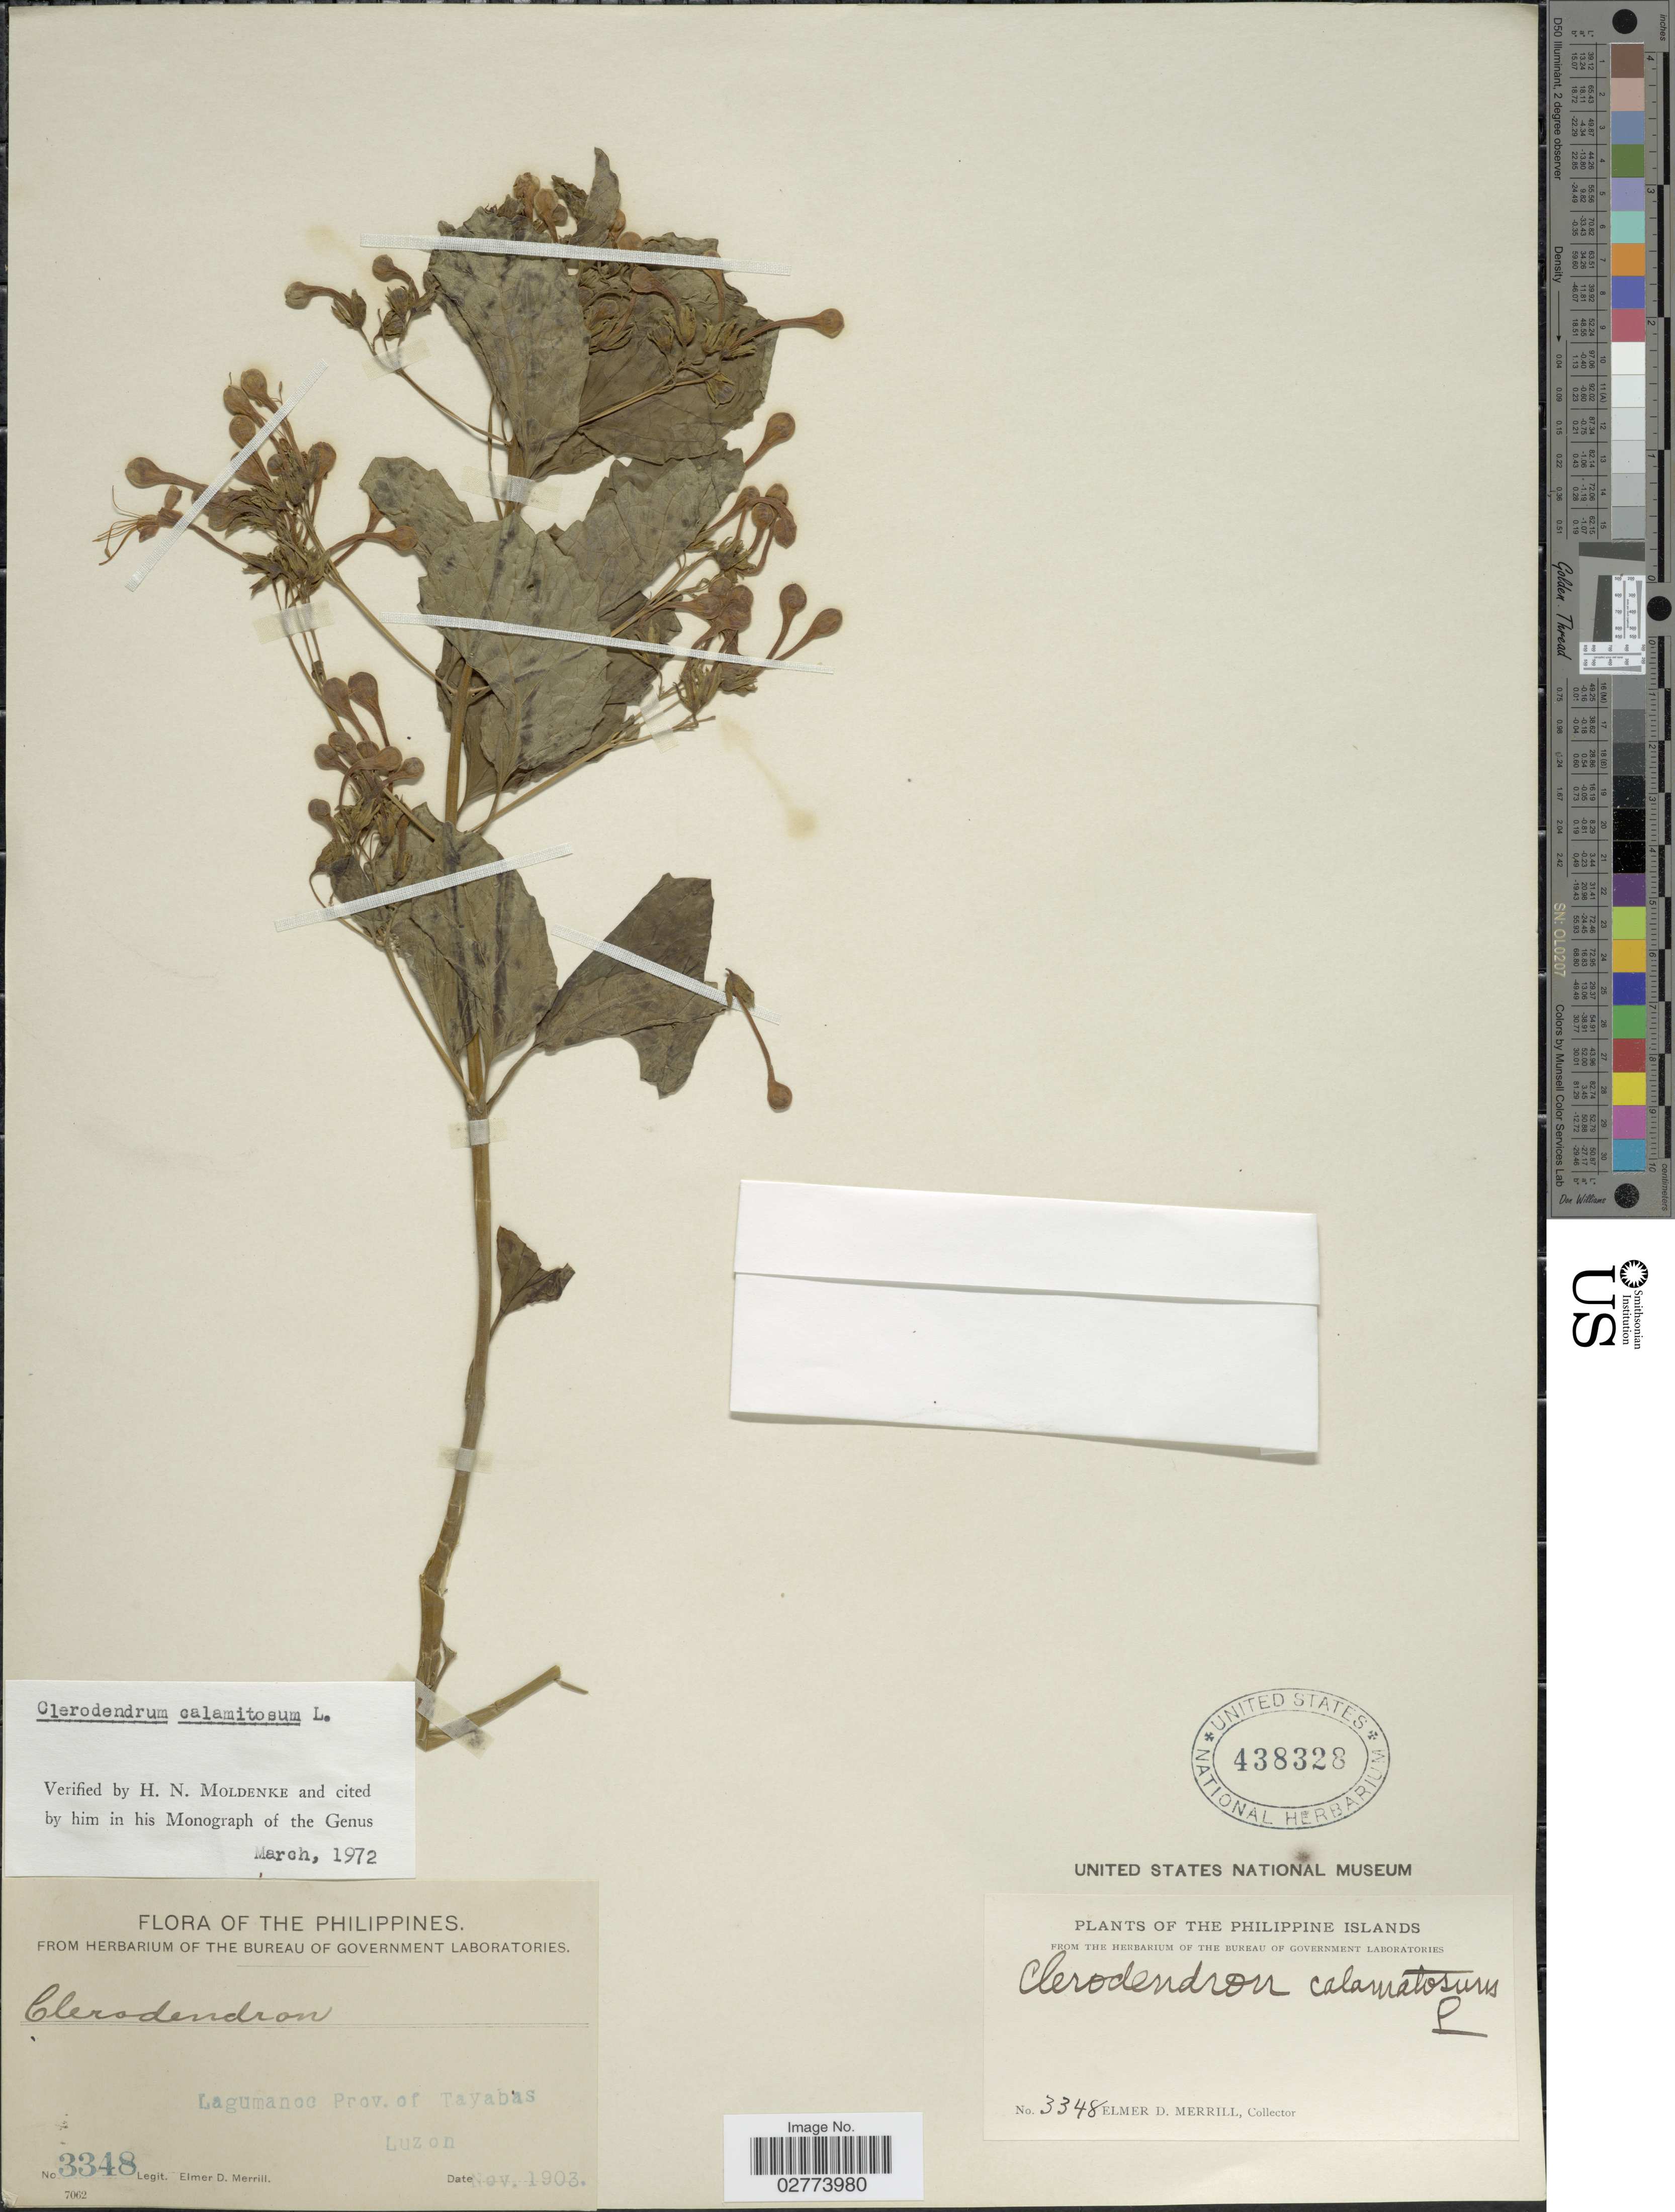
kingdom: Plantae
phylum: Tracheophyta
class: Magnoliopsida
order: Lamiales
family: Lamiaceae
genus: Clerodendrum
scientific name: Clerodendrum calamitosum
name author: L.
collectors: E. D. Merrill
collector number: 3348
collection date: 1903-11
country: Philippines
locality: Lagumanoc Prov. of Tayabas, Luzon. Philippine Islands.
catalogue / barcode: US 438328